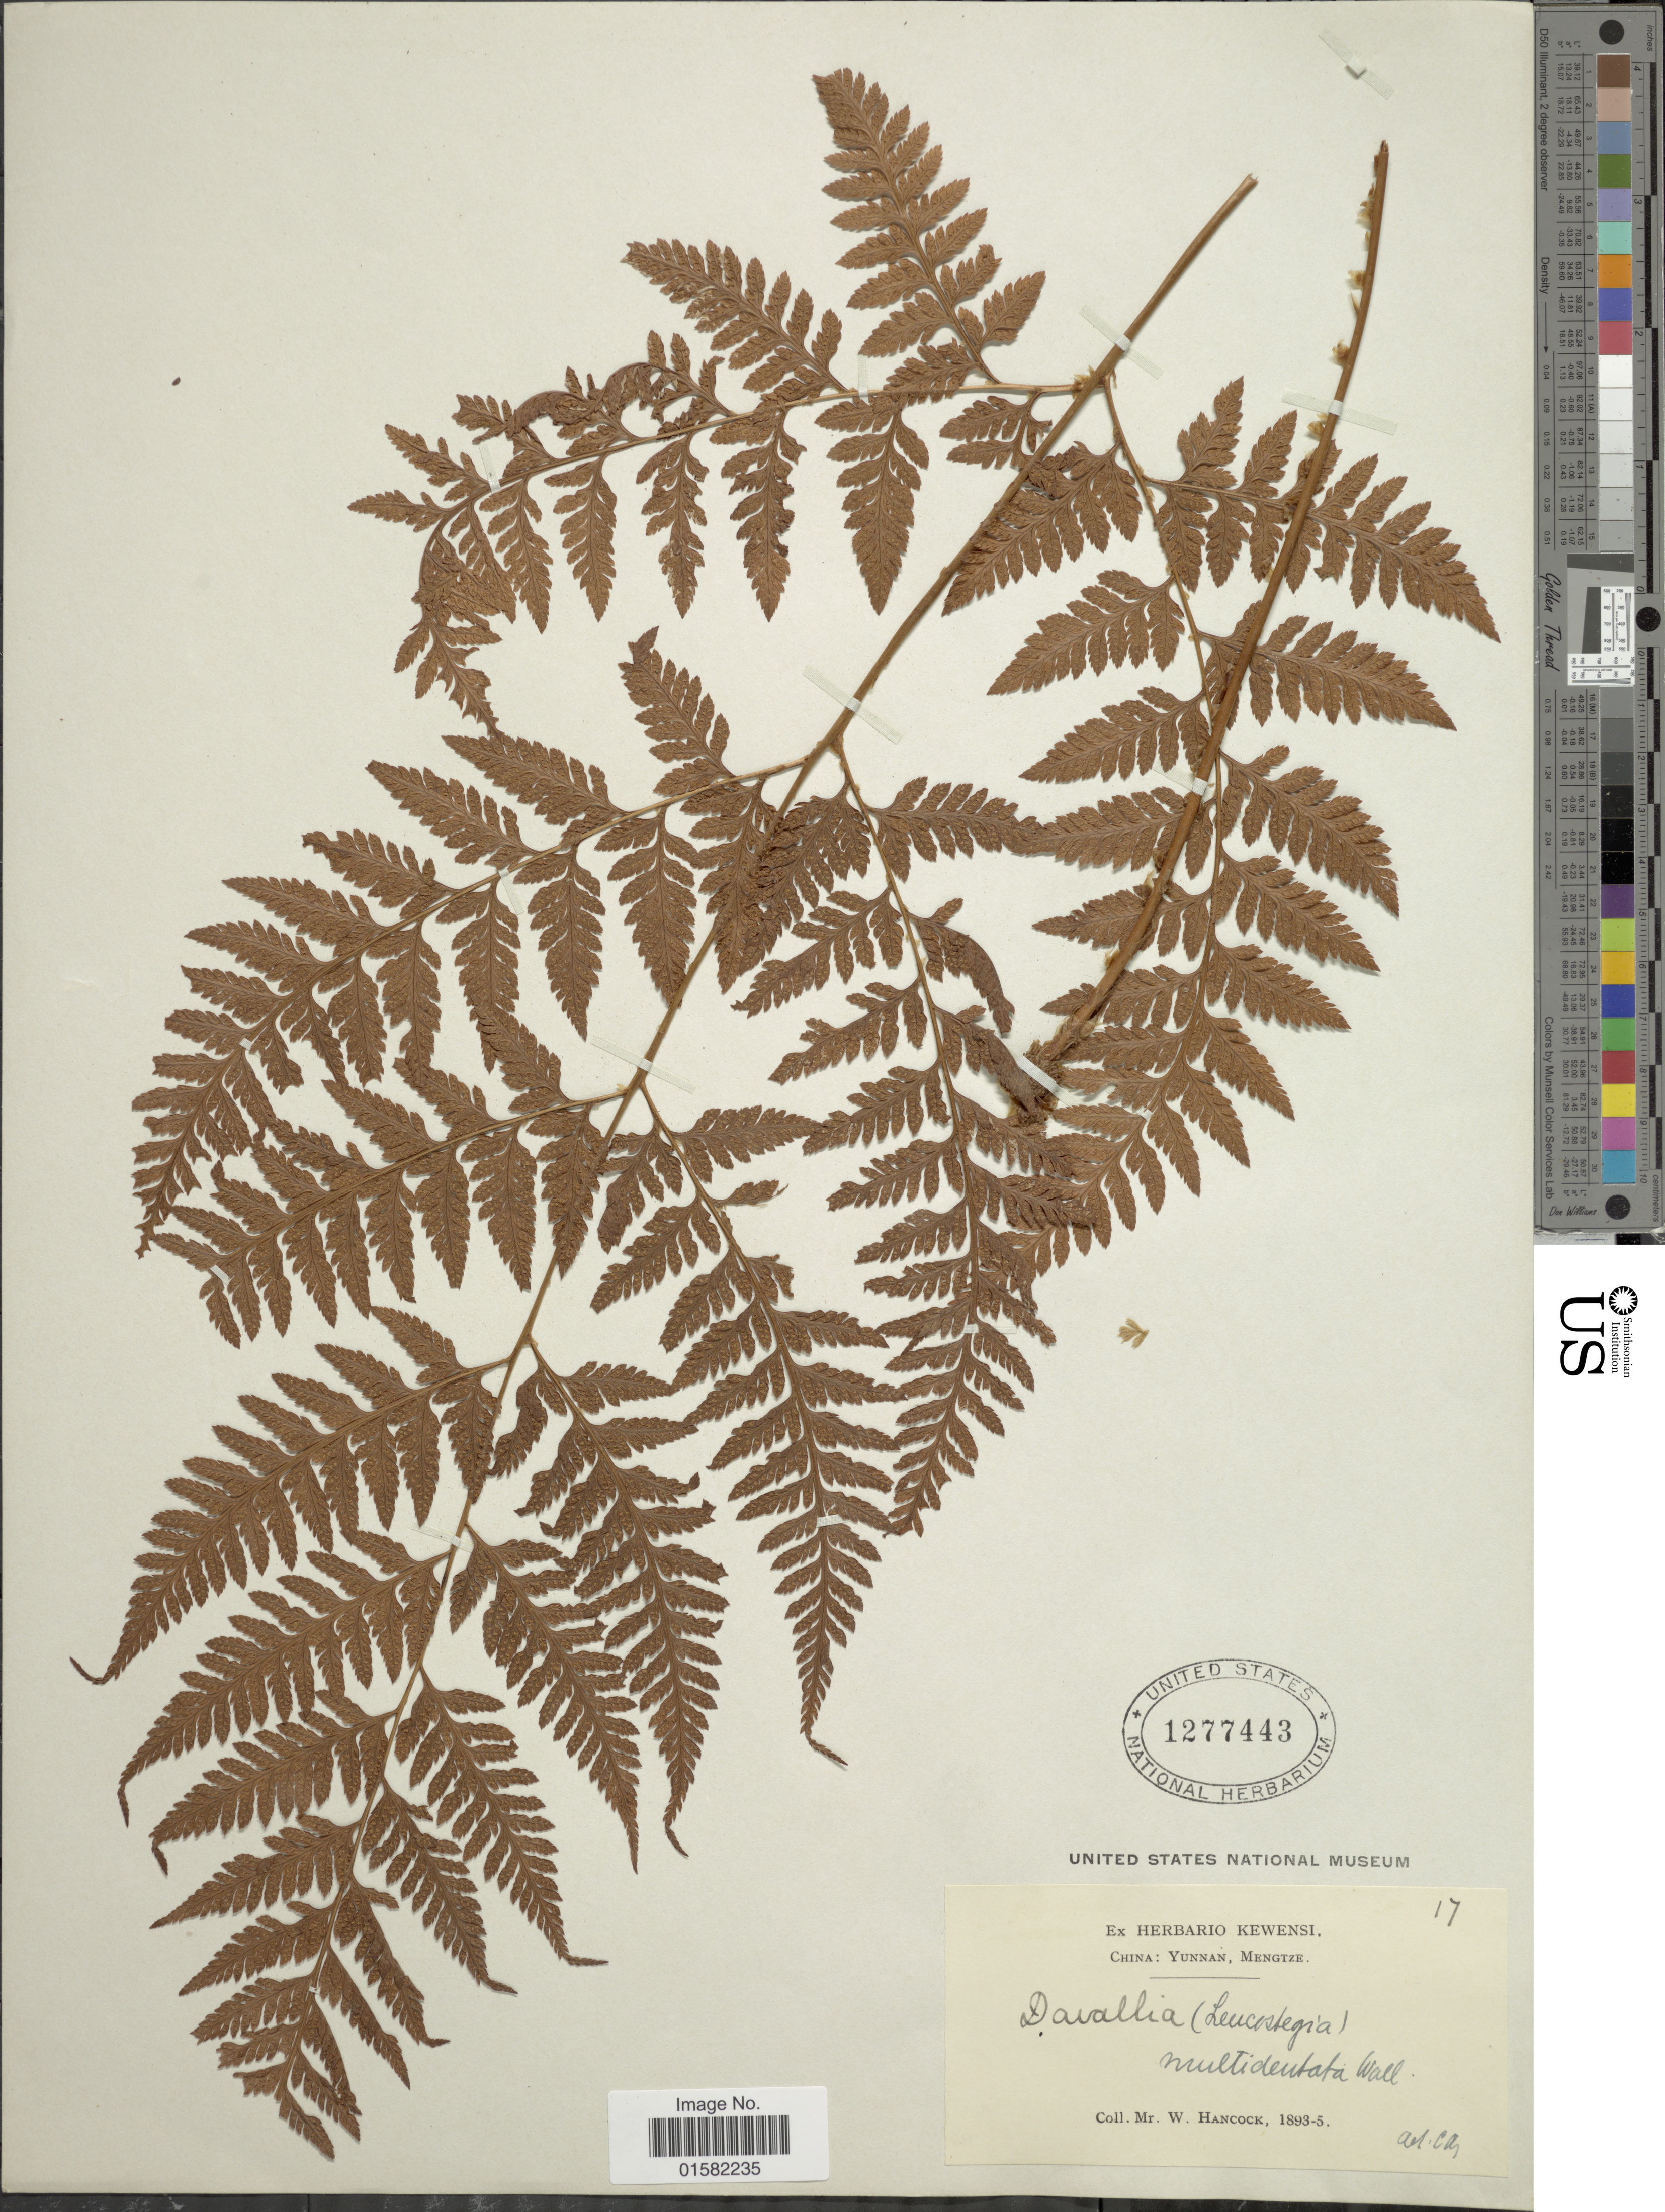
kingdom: Plantae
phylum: Tracheophyta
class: Polypodiopsida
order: Polypodiales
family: Davalliaceae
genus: Davallodes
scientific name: Davallodes multidentata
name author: (Hook.) M. Kato & Tsutsumi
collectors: W. Hancock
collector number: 17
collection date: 1893/1895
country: China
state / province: Yunnan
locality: Mengtze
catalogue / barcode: US 1277443